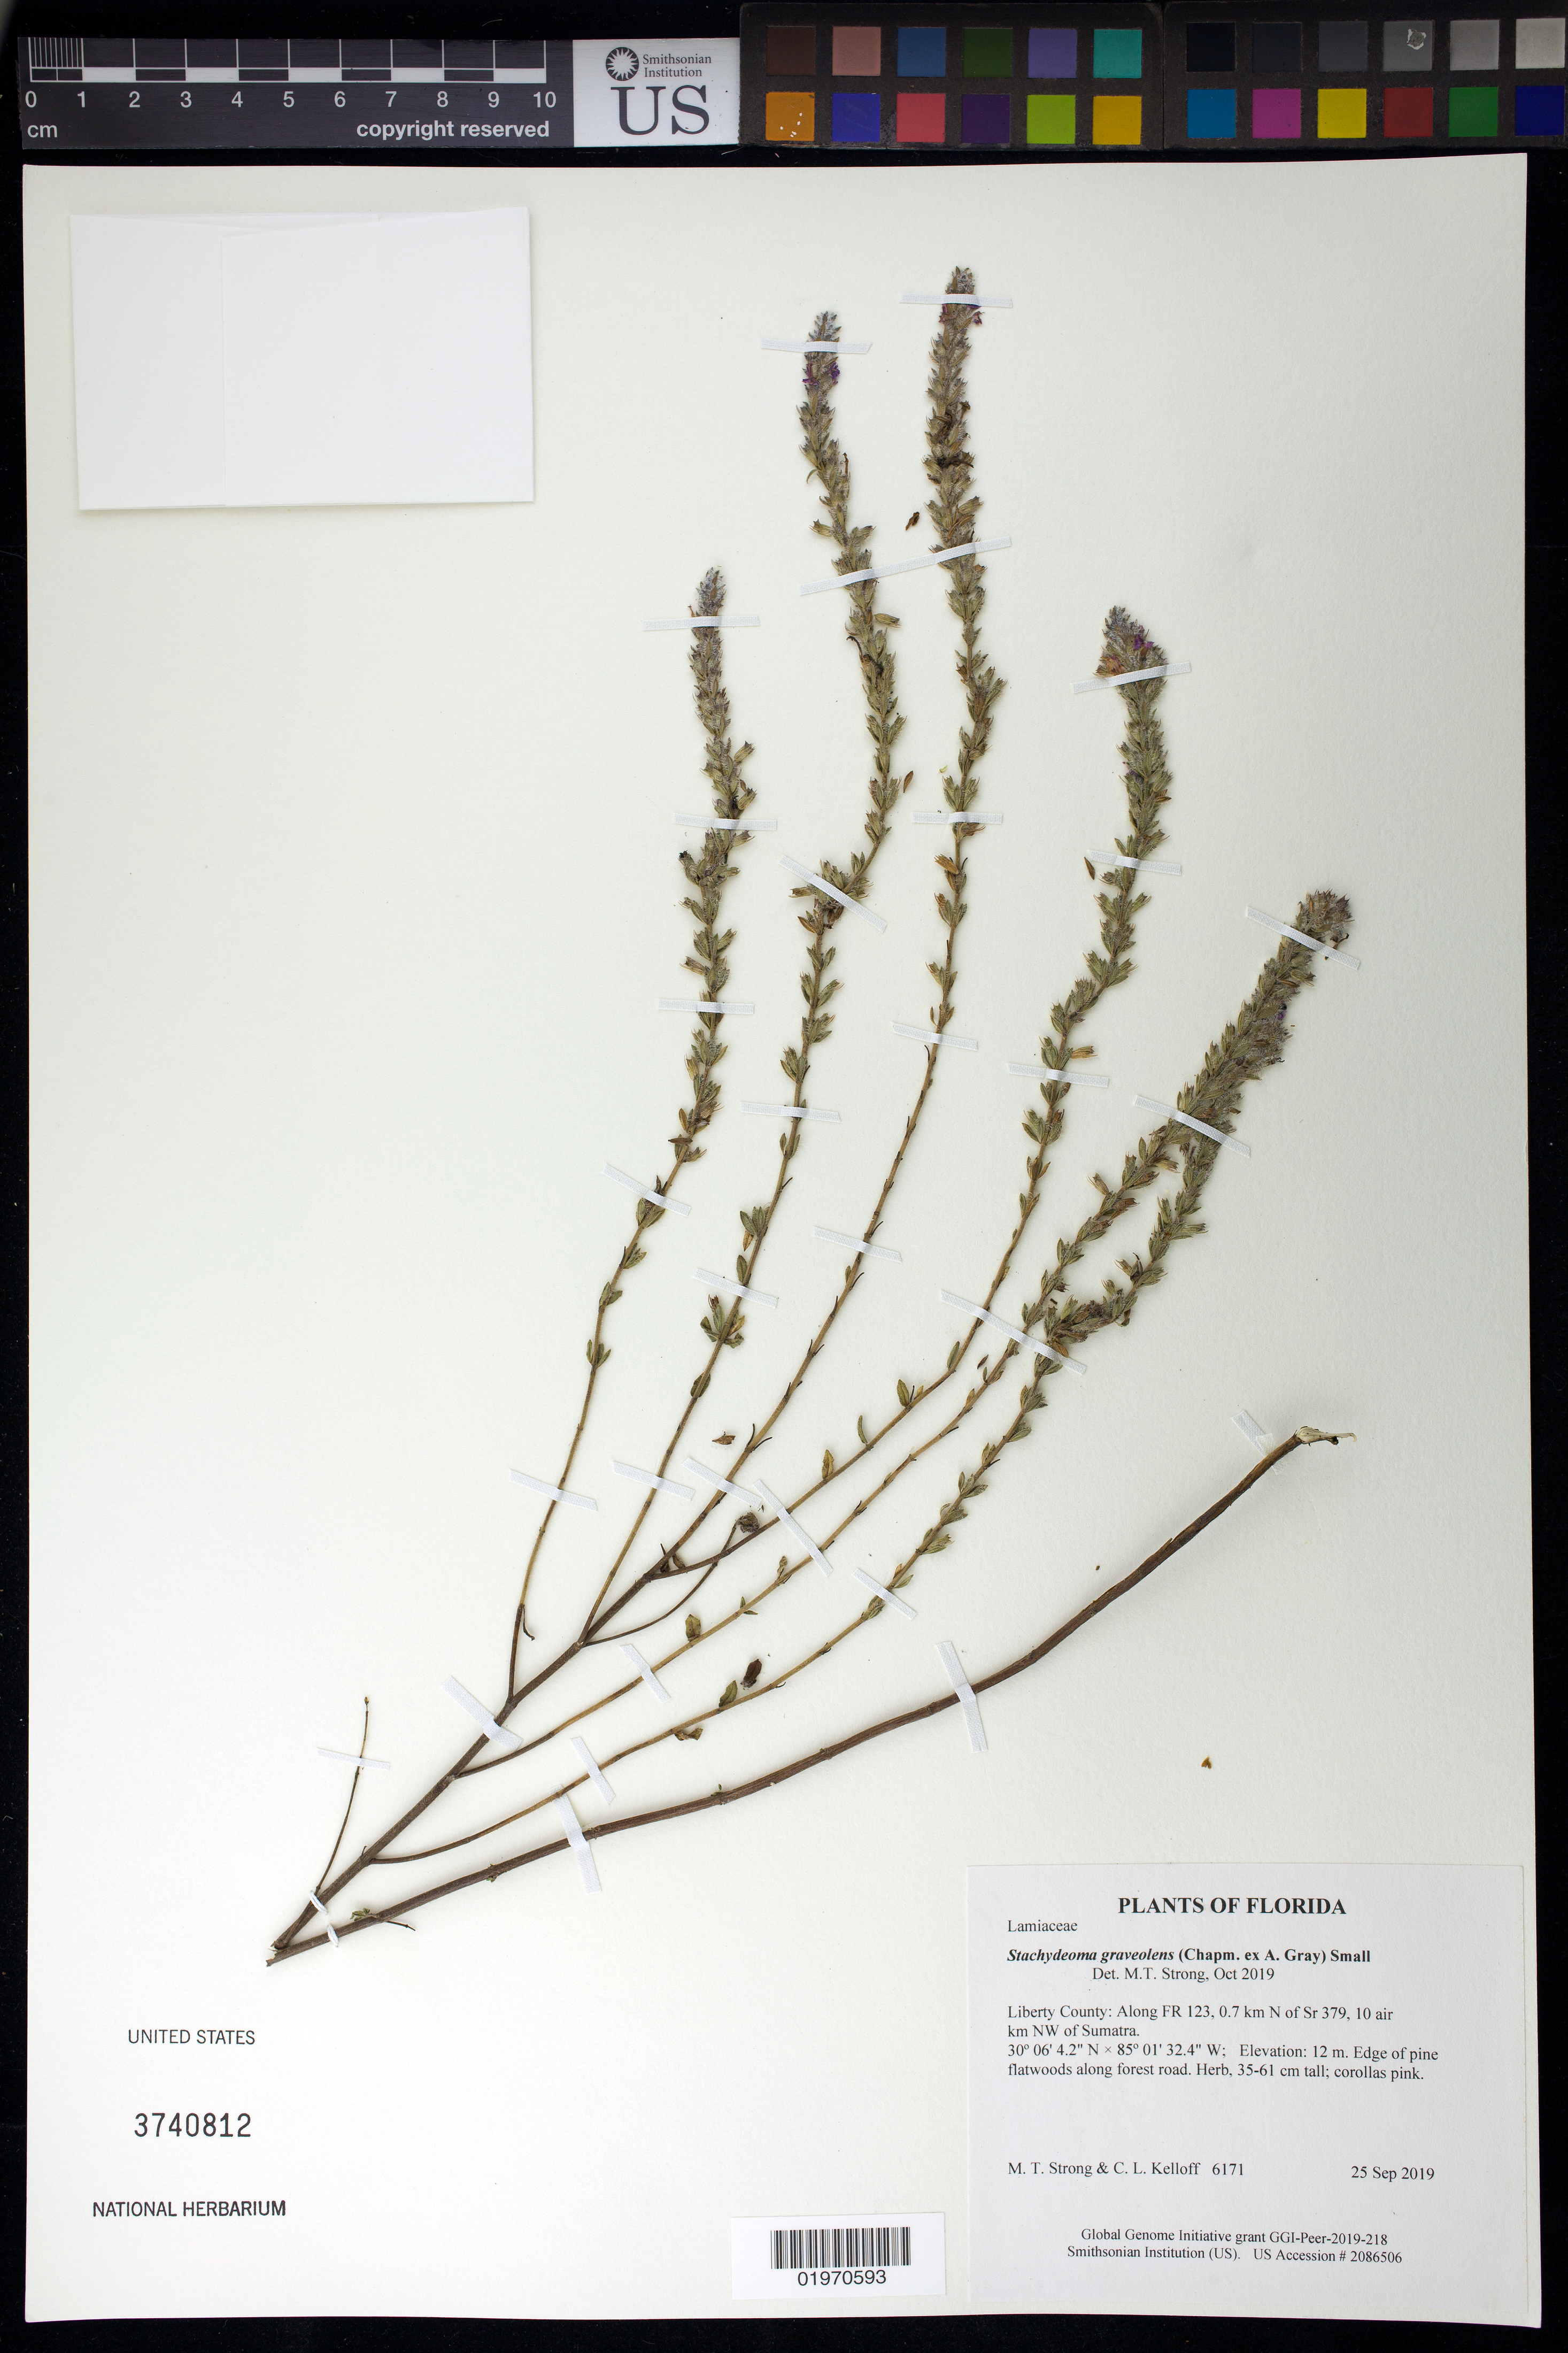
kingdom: Plantae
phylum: Tracheophyta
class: Magnoliopsida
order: Lamiales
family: Lamiaceae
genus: Stachydeoma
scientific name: Stachydeoma graveolens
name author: (Chapm. ex A. Gray) Small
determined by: Strong, Mark T., (BOT), Smithsonian Institution - National Museum of Natural History (UNITED STATES)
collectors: M. T. Strong & C. L. Kelloff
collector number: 6171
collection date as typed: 25 Sep 2019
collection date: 2019-09-25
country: United States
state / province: Florida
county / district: Liberty County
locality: Along FR 123, 0.7 km N of Sr 379, 10 air km NW of Sumatra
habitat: Edge of pine flatwoods along forest road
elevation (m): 12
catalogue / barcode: US 3740812